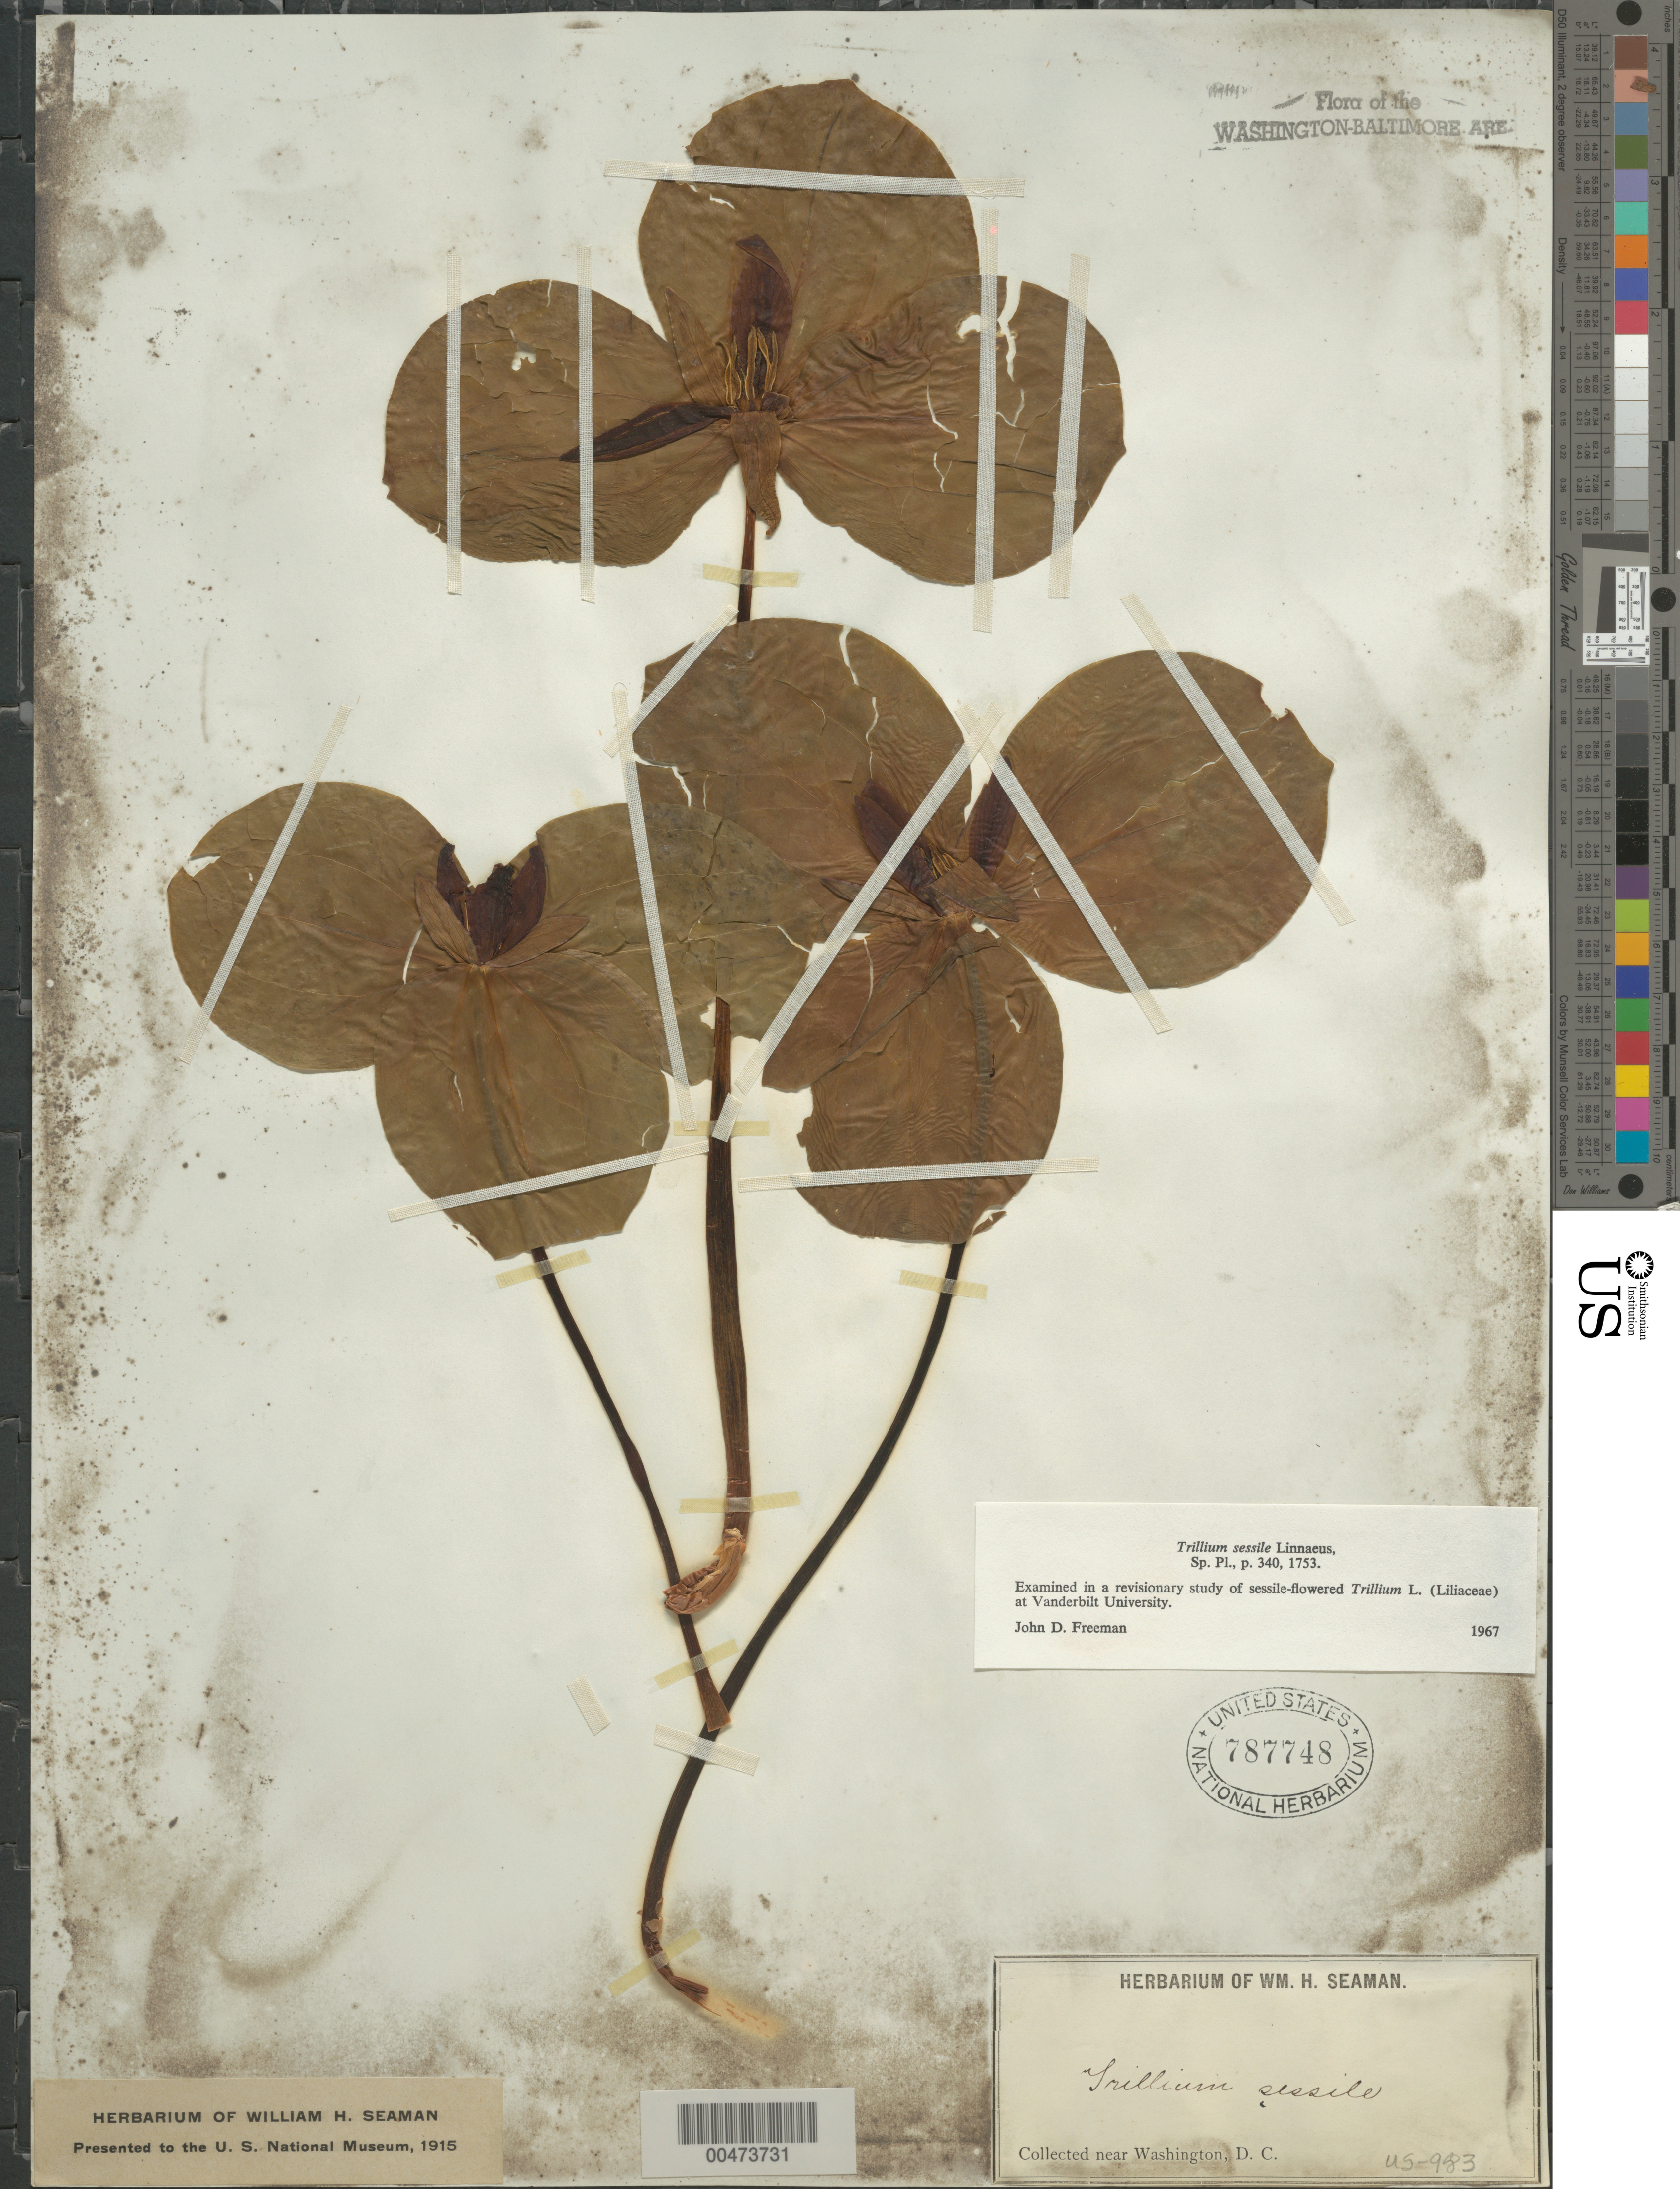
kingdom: Plantae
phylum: Tracheophyta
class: Liliopsida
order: Liliales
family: Melanthiaceae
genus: Trillium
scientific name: Trillium sessile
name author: L.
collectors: W. Seaman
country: United States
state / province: District of Columbia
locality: Near Washington, D.C.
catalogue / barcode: US 787748